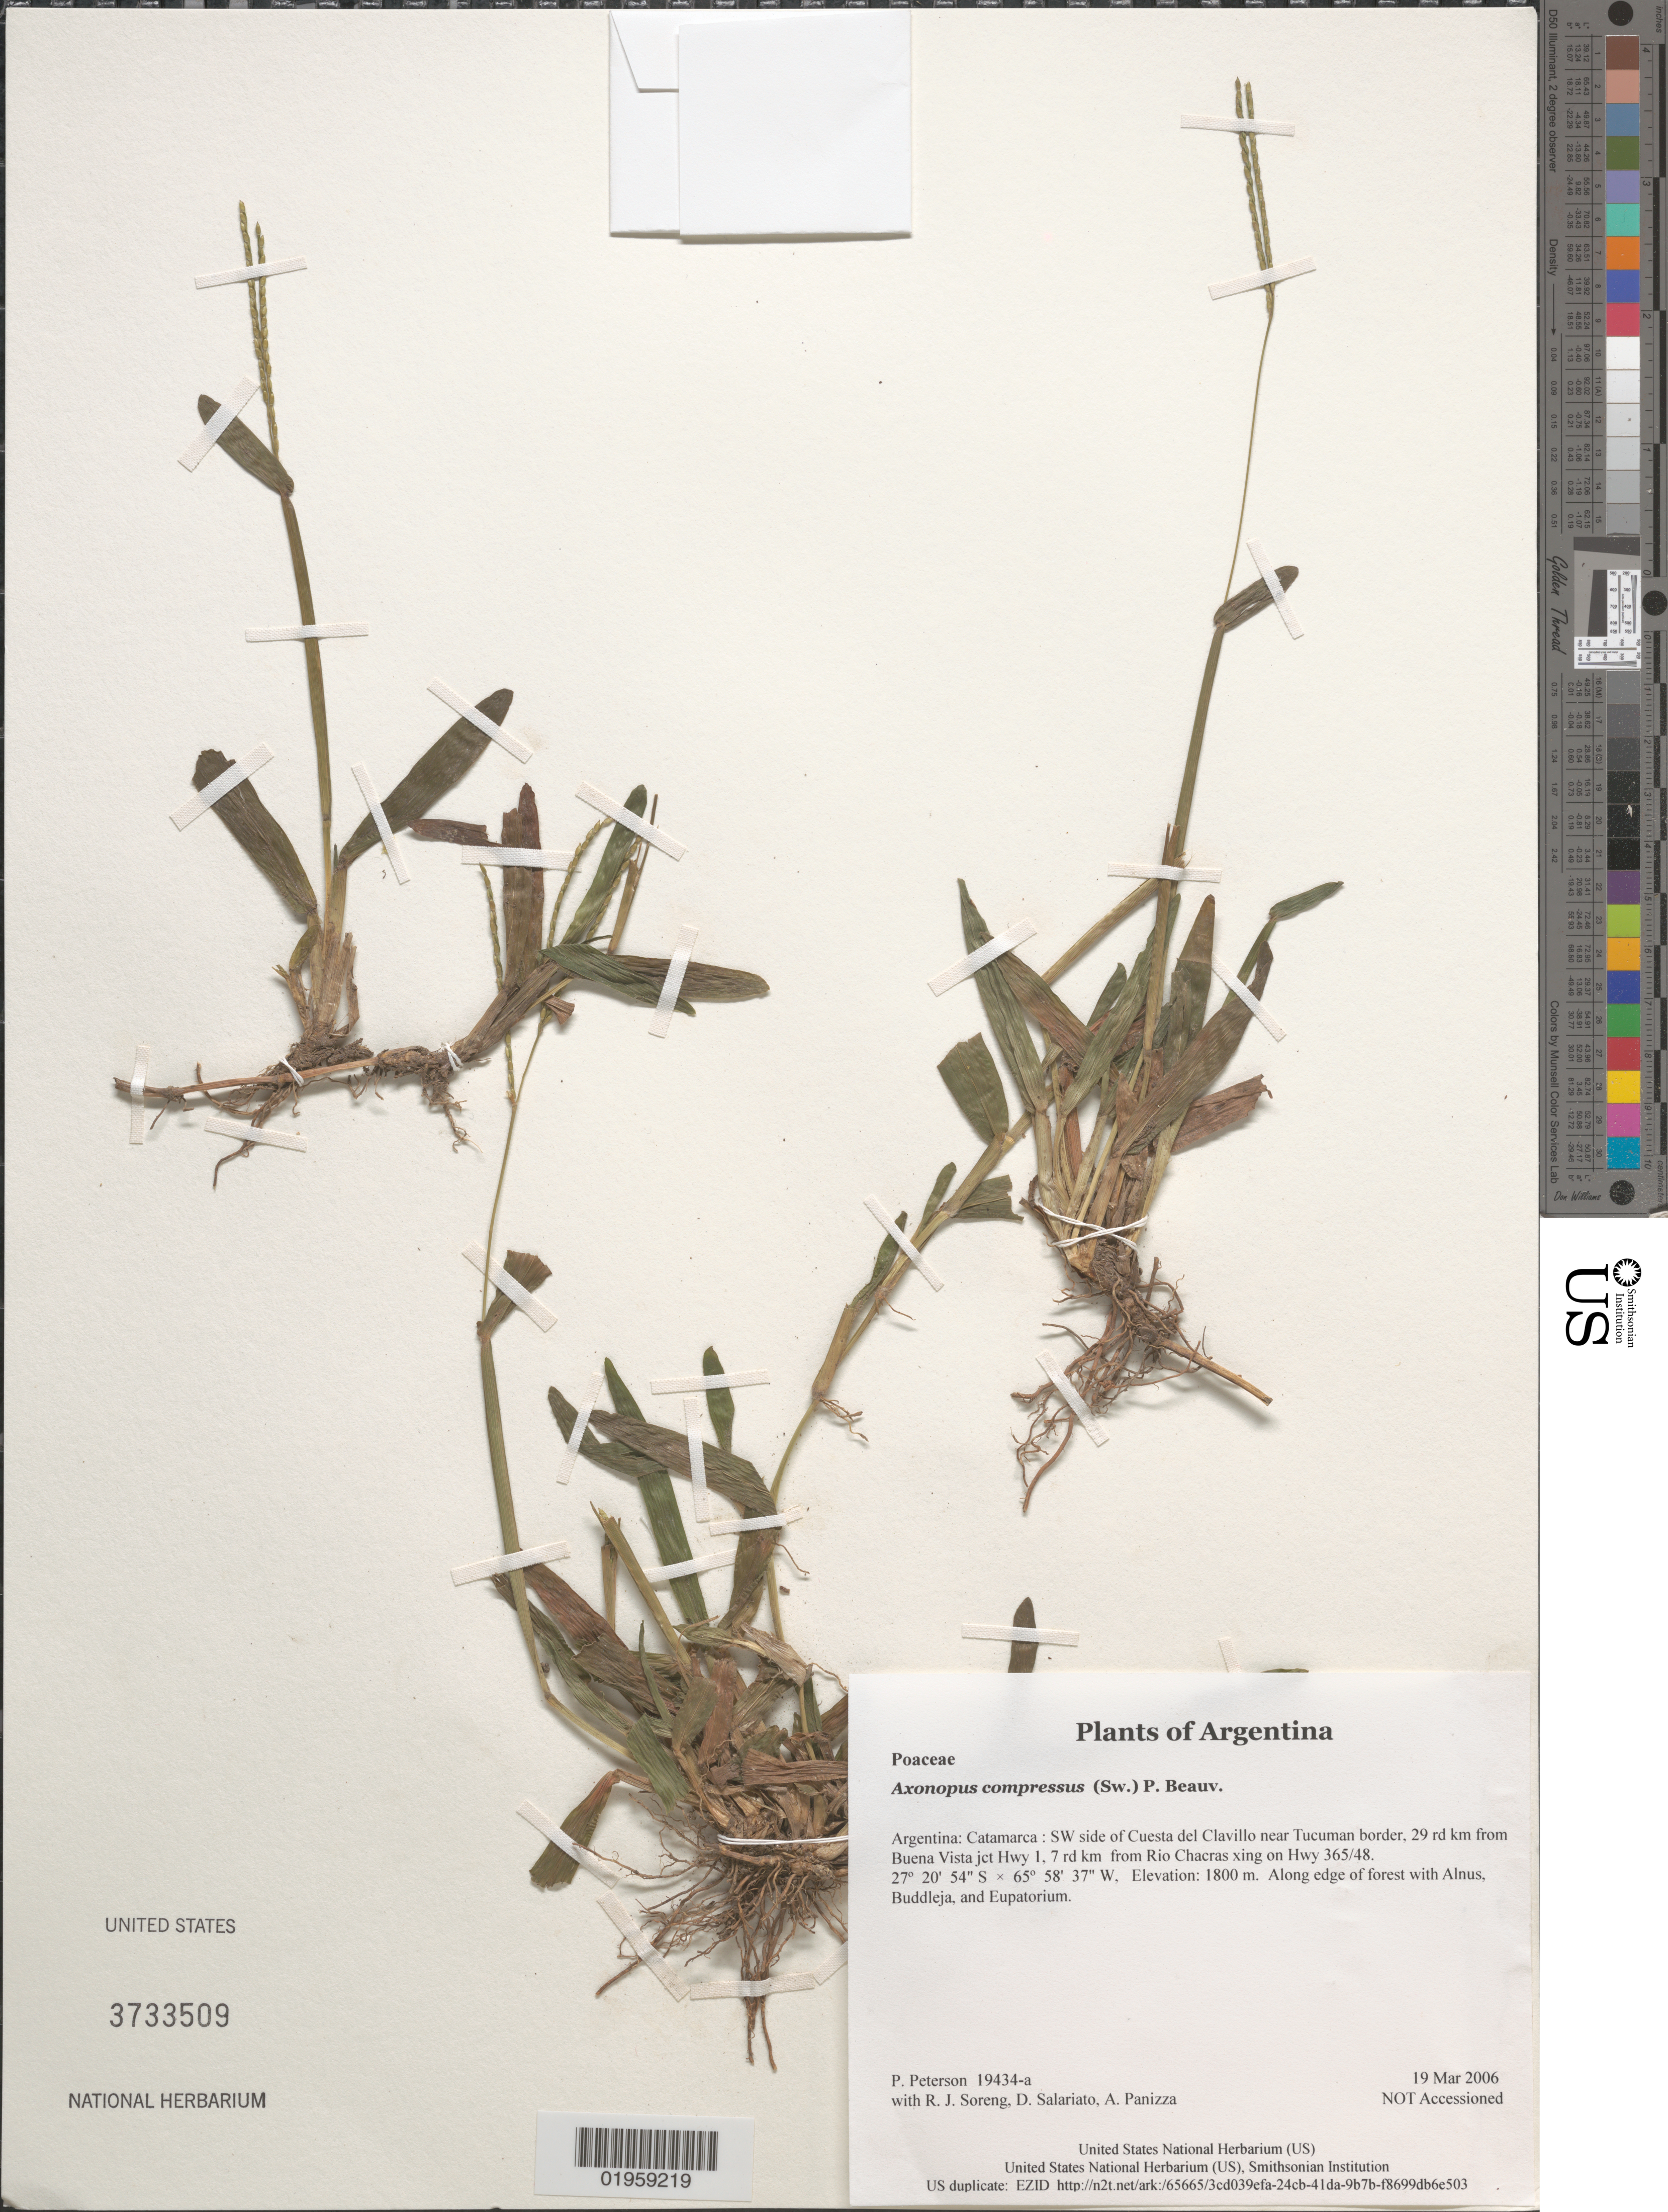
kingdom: Plantae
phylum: Tracheophyta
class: Liliopsida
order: Poales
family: Poaceae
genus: Axonopus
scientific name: Axonopus compressus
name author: (Sw.) P. Beauv.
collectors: P. M. Peterson, R. J. Soreng, D. Salariato & A. Panizza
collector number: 19434-a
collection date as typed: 19 Mar 2006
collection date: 2006-03-19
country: Argentina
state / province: Catamarca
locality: SW side of Cuesta del Clavillo near Tucuman border, 29 rd km from Buena Vista jct Hwy 1, 7 rd km from Rio Chacras xing on Hwy 365/48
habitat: Along edge of forest with Alnus, Buddleja, and Eupatorium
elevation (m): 1800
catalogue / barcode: US 3733509